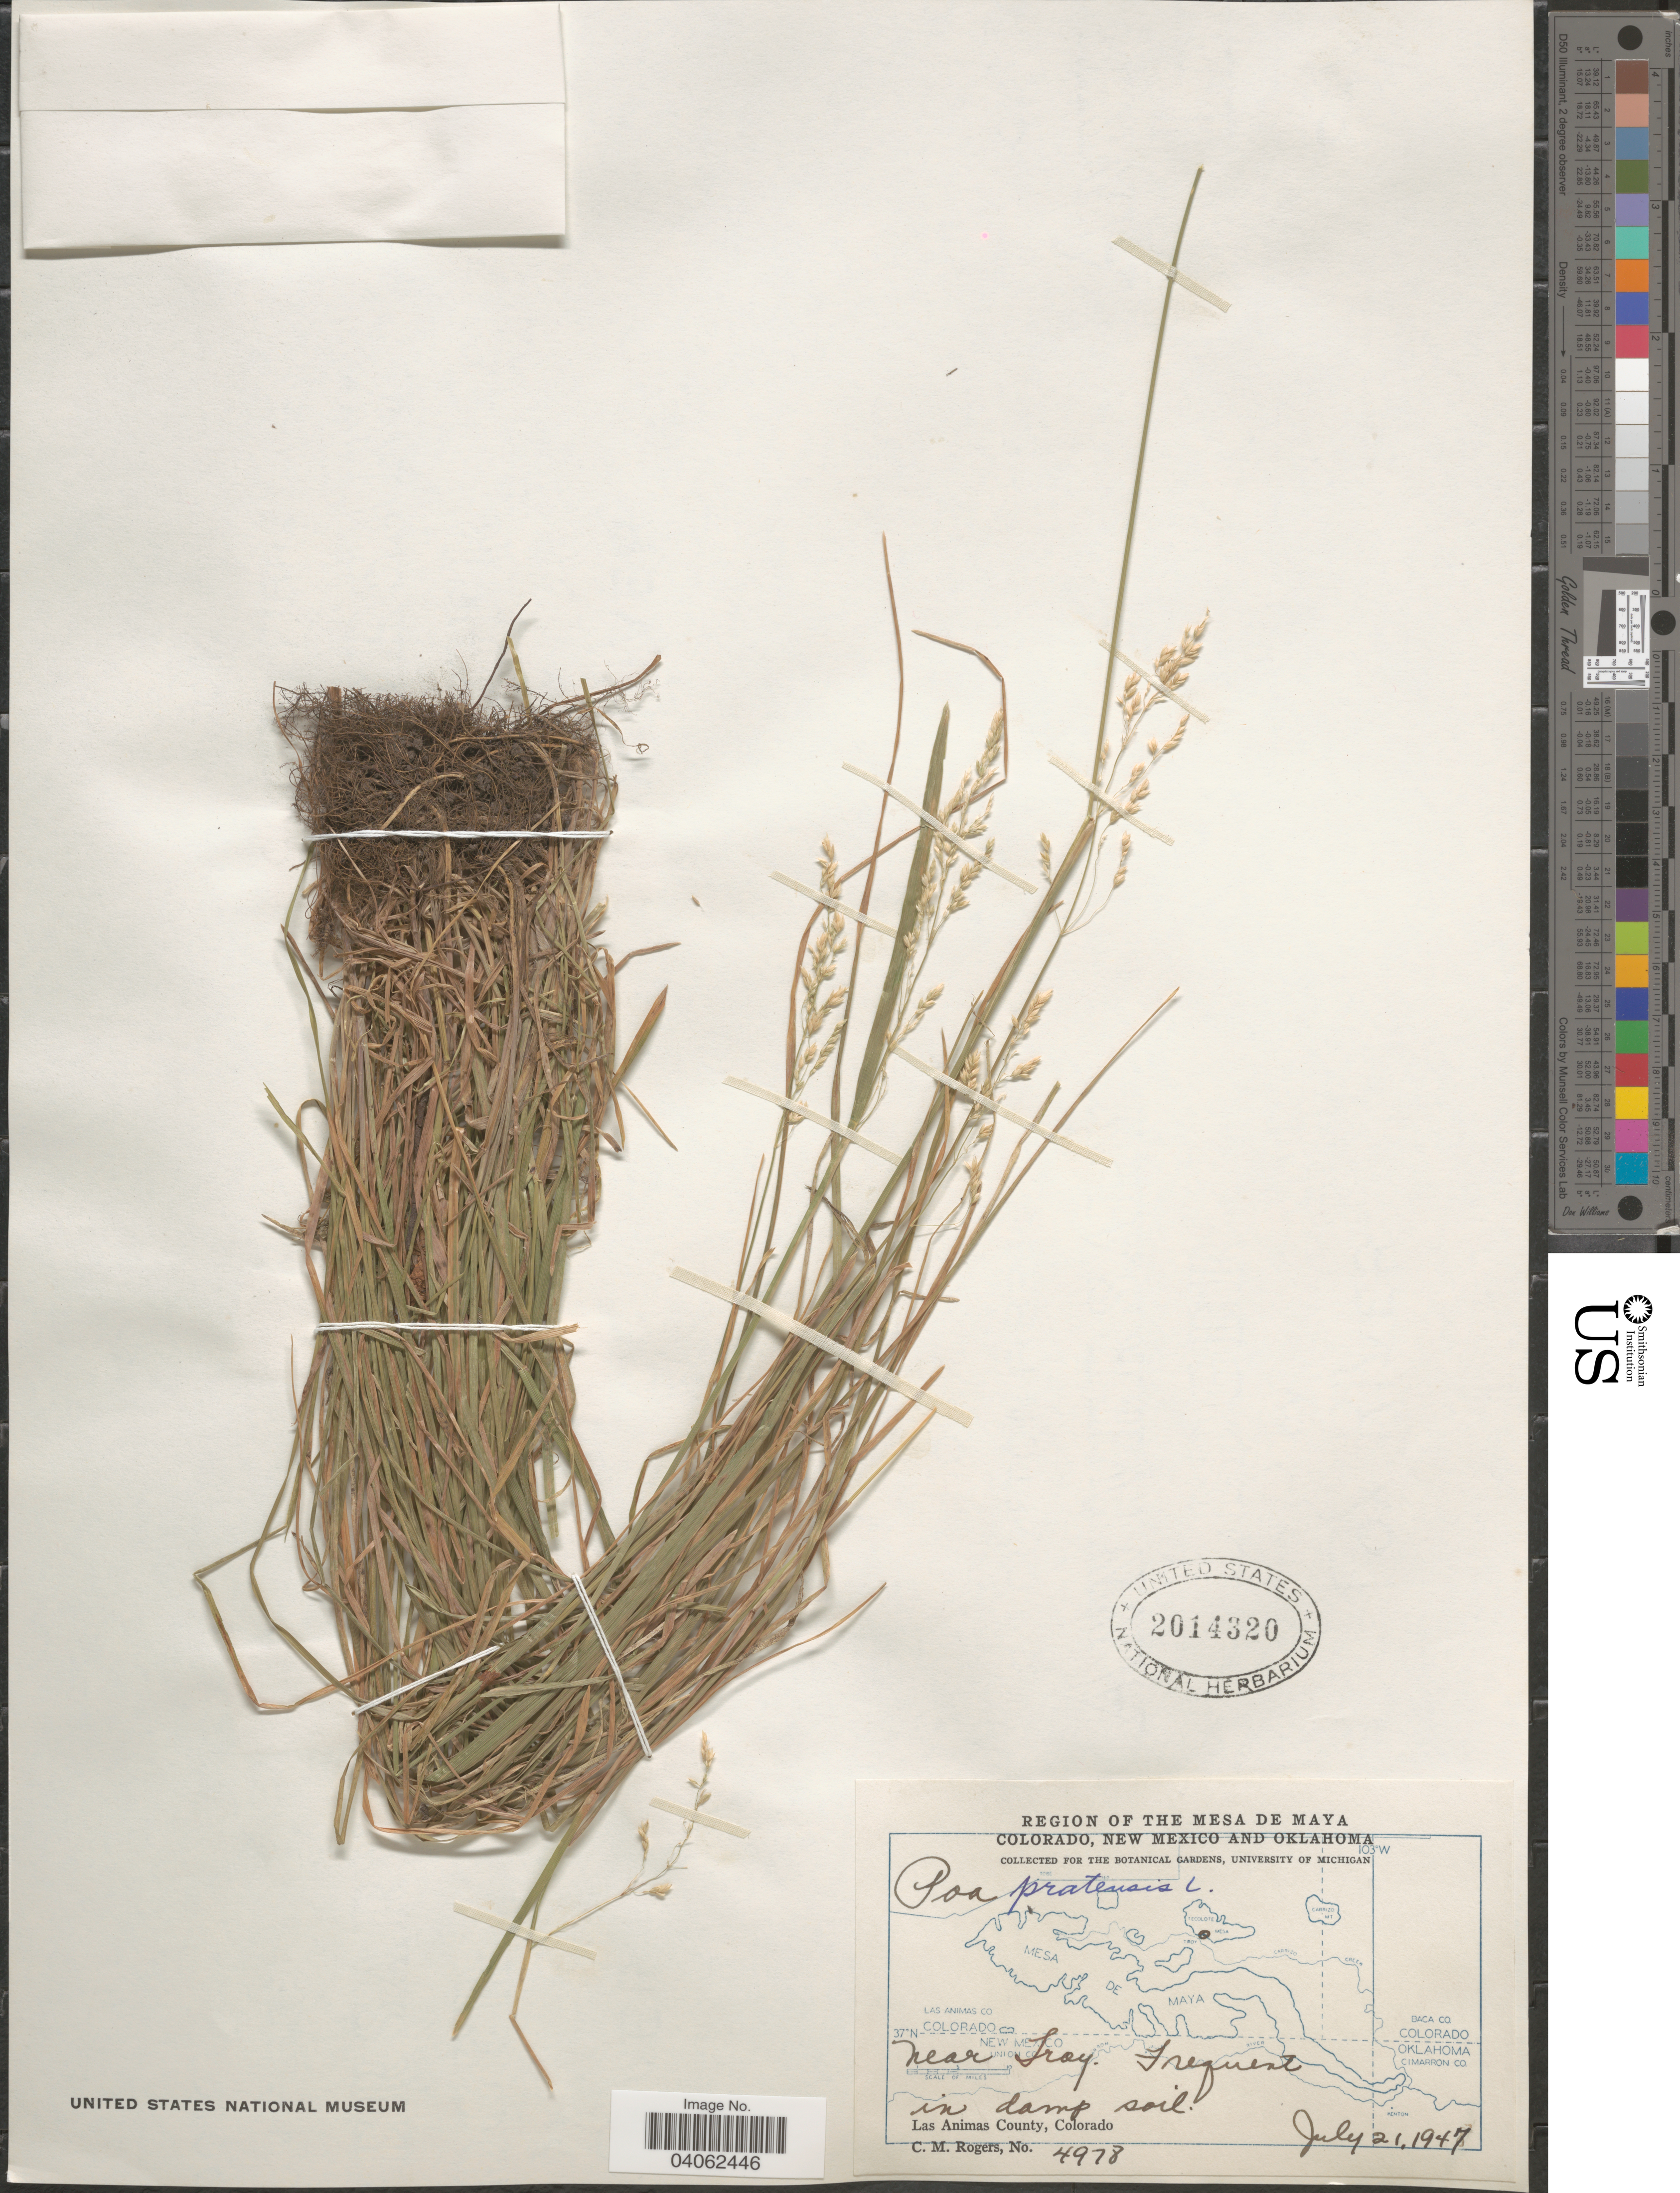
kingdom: Plantae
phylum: Tracheophyta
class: Liliopsida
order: Poales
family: Poaceae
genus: Poa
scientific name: Poa pratensis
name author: L.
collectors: C. M. Rogers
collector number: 4978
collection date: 1947-07-21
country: United States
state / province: Colorado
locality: Region of the Mesa de Maya. Near Troy. Las Animas County.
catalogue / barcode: US 2014320